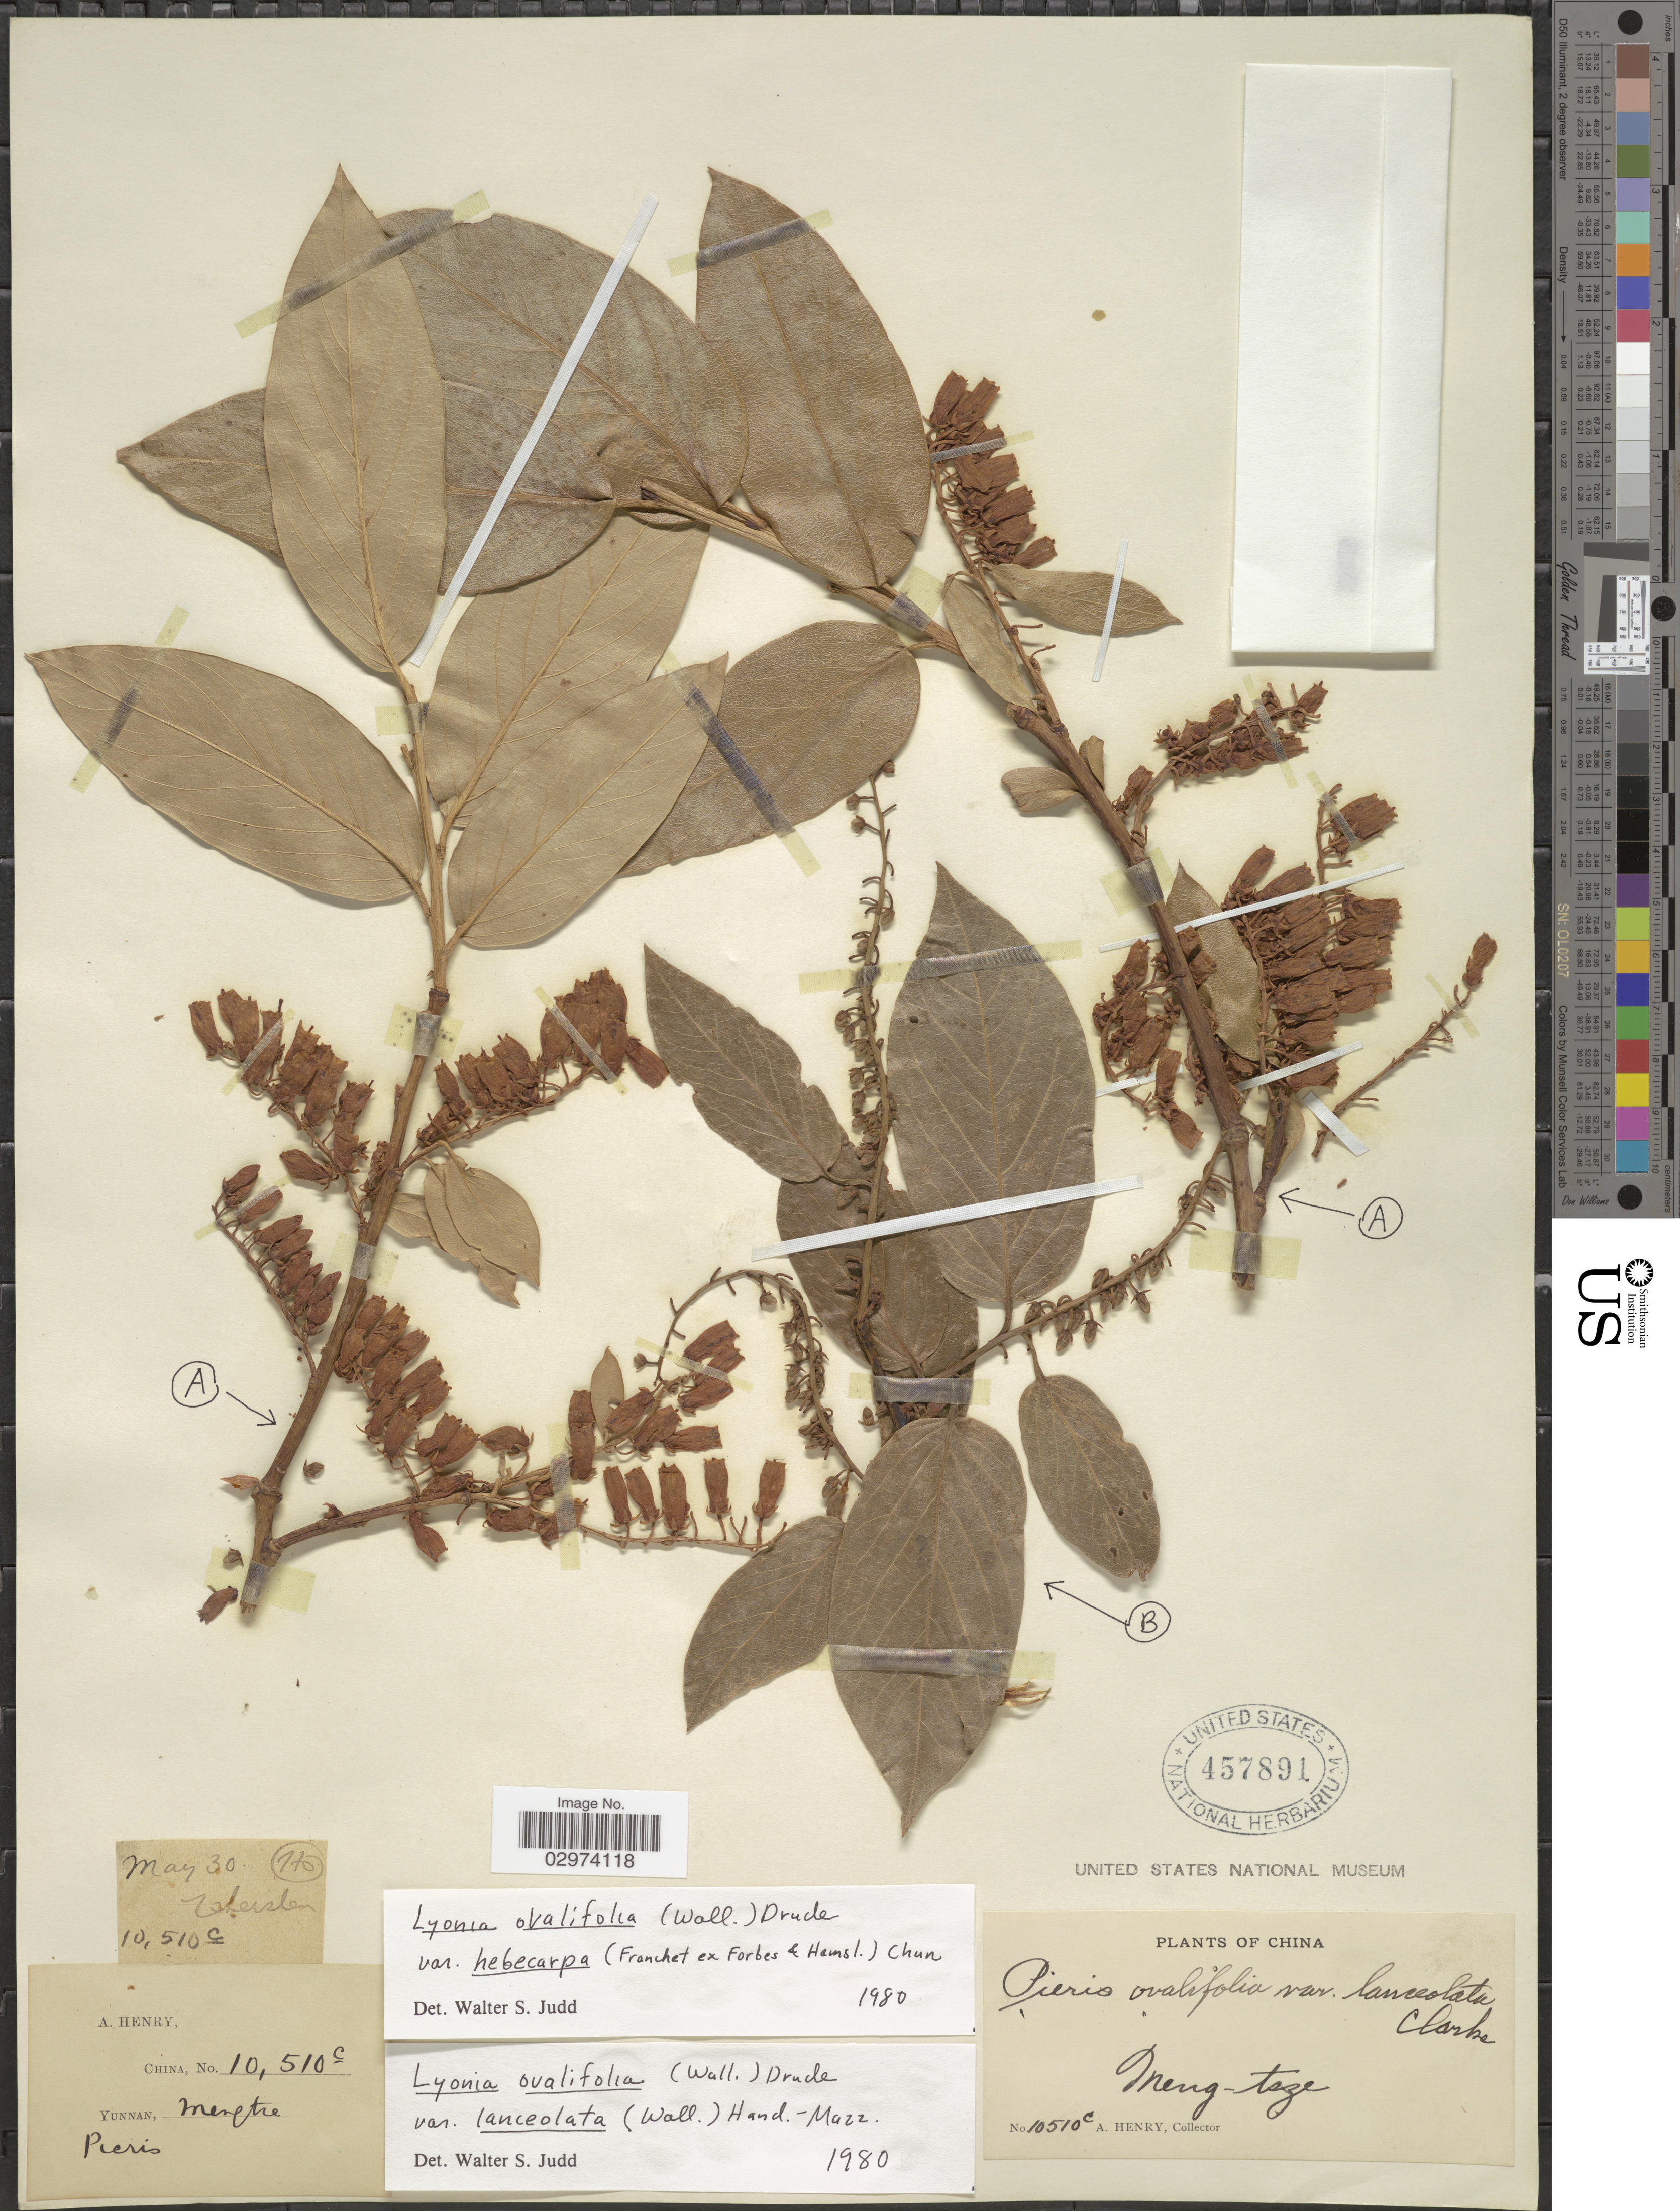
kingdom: Plantae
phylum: Tracheophyta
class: Magnoliopsida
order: Ericales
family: Ericaceae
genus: Lyonia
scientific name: Lyonia ovalifolia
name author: (Wall.) Drude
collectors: A. Henry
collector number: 10510 C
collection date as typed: Transcribed d/m/y: /5/30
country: China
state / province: Yunnan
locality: Mengtze. Zeheishen. Ho.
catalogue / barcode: US 457891